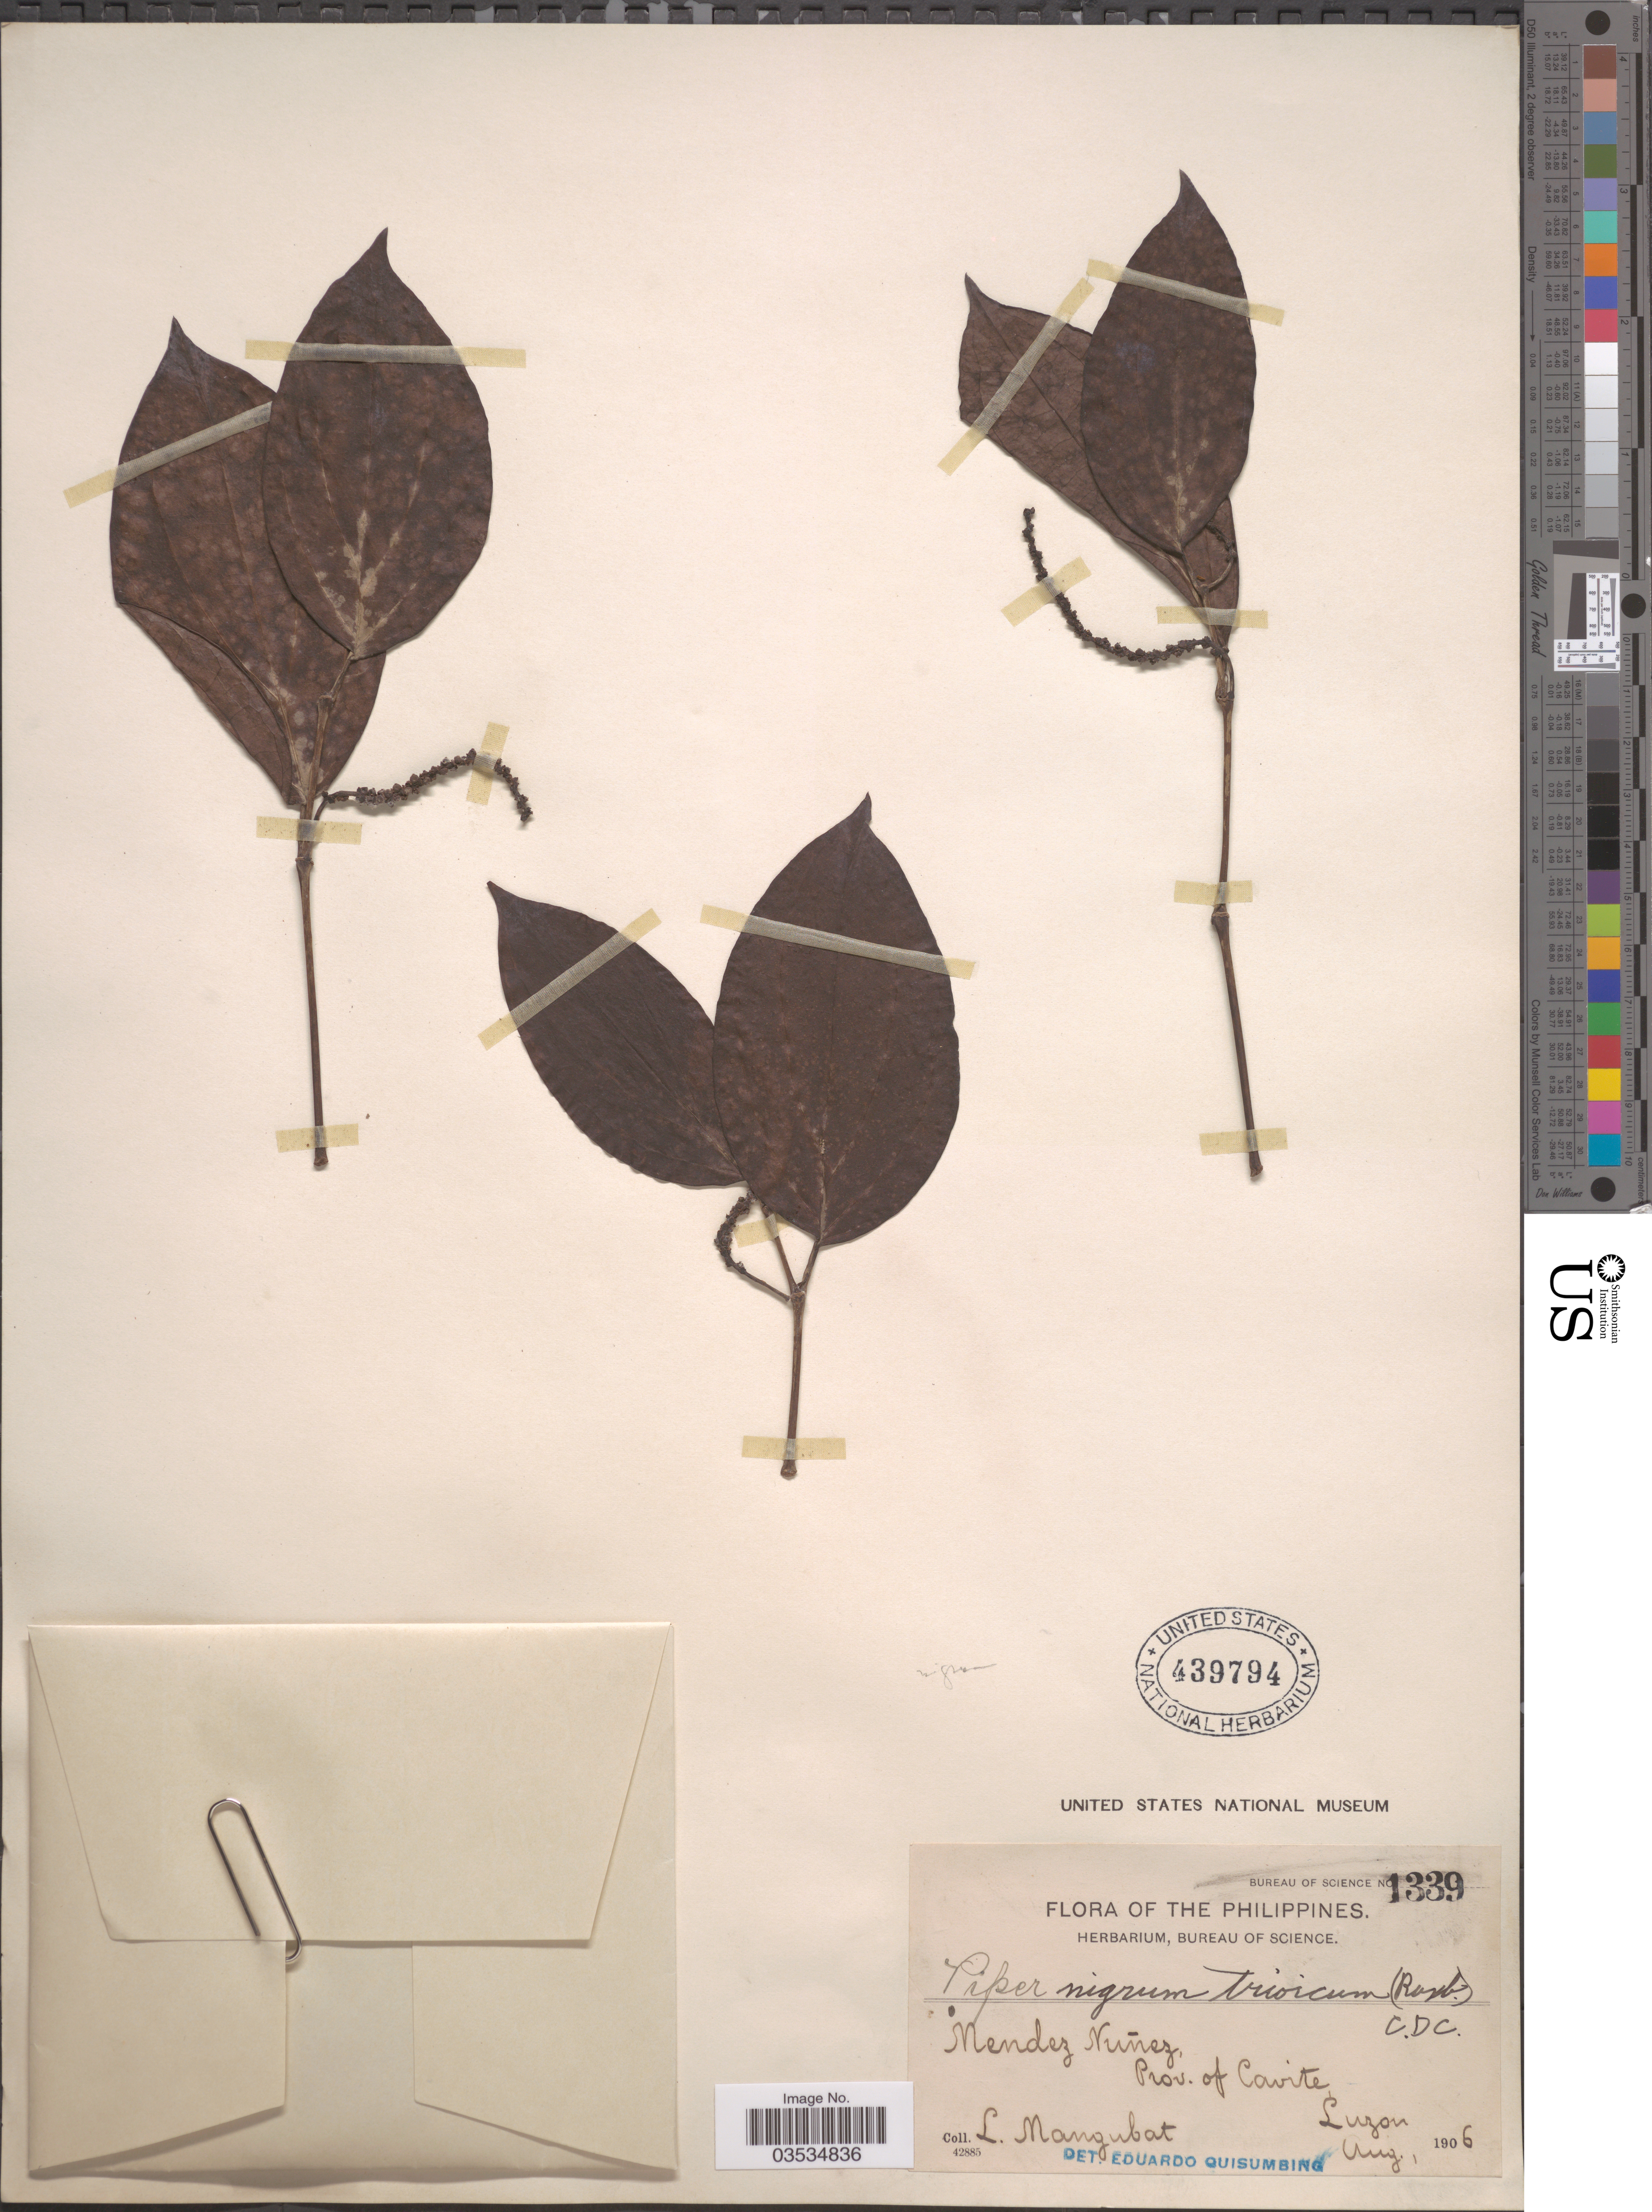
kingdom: Plantae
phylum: Tracheophyta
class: Magnoliopsida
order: Piperales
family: Piperaceae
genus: Piper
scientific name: Piper nigrum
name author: L.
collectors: L. Mangubat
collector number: Bureau of Science 1339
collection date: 1906-08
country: Philippines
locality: Mendez Nuñez, Prov. of Cavite. Luzon.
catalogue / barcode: US 439794